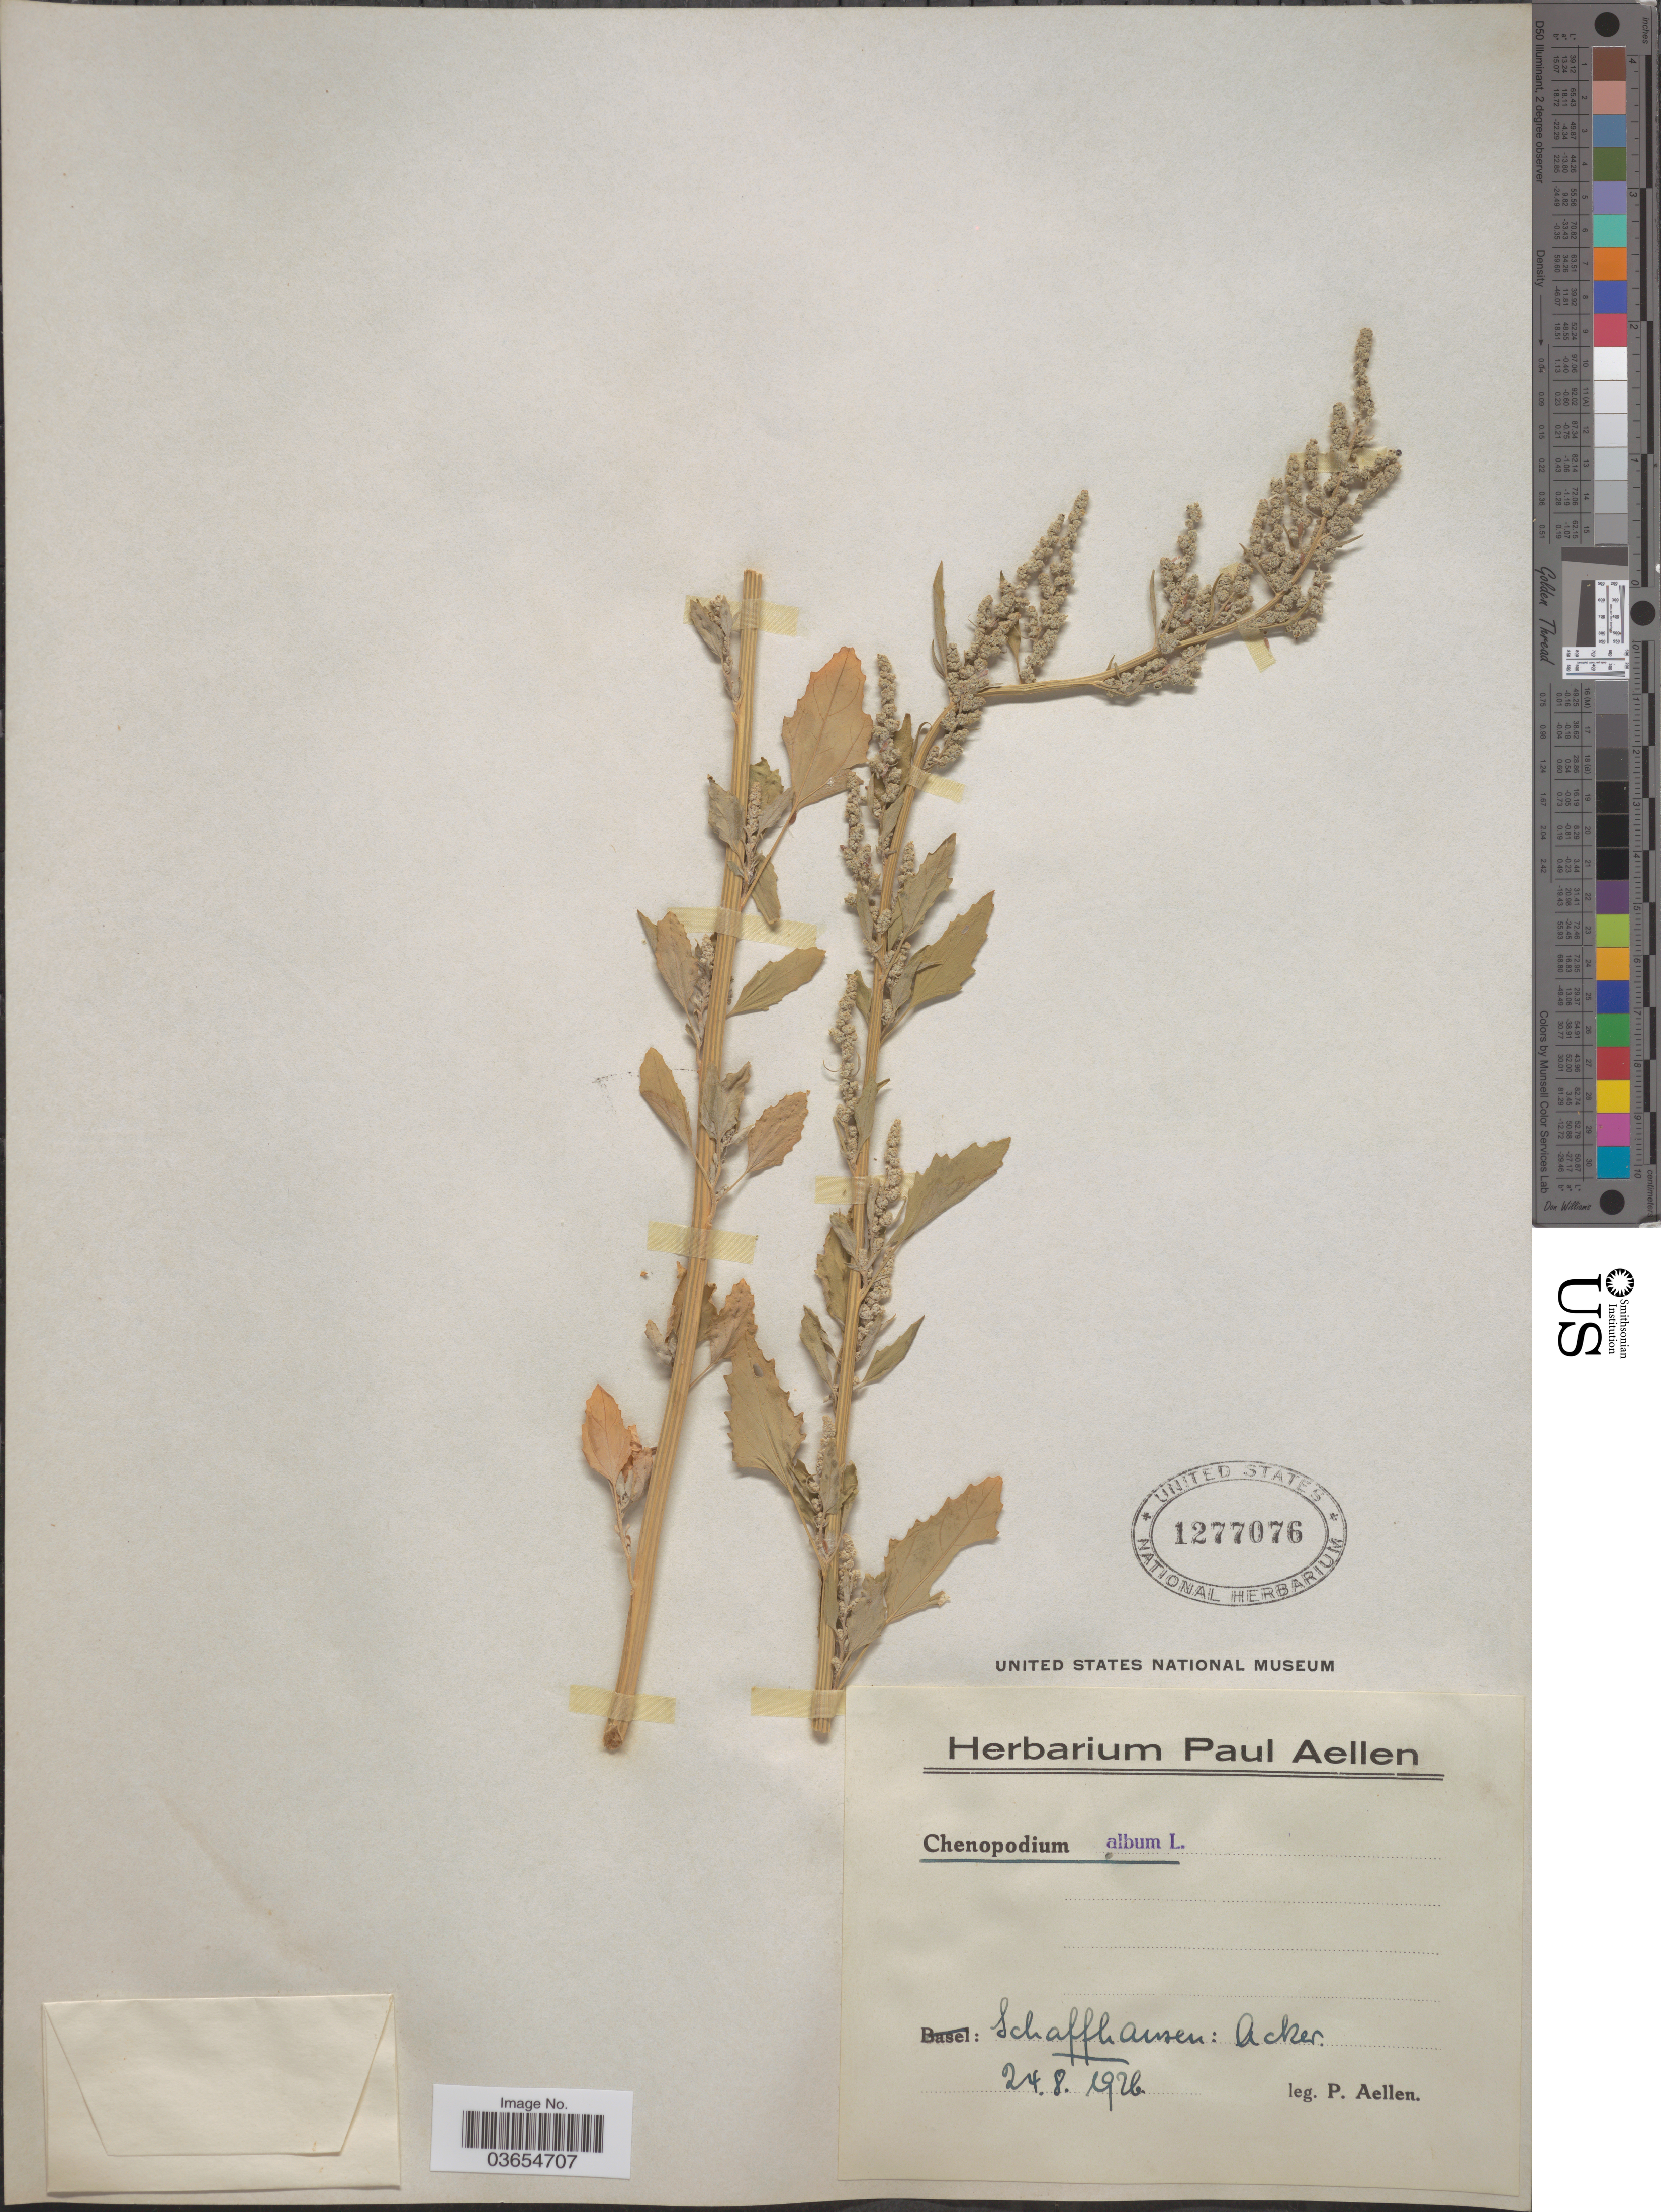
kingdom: Plantae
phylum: Tracheophyta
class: Magnoliopsida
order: Caryophyllales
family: Amaranthaceae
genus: Chenopodium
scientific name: Chenopodium album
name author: L.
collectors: P. Aellen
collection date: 1926-08-24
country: Switzerland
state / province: Schaffhausen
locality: Acker.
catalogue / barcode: US 1277076